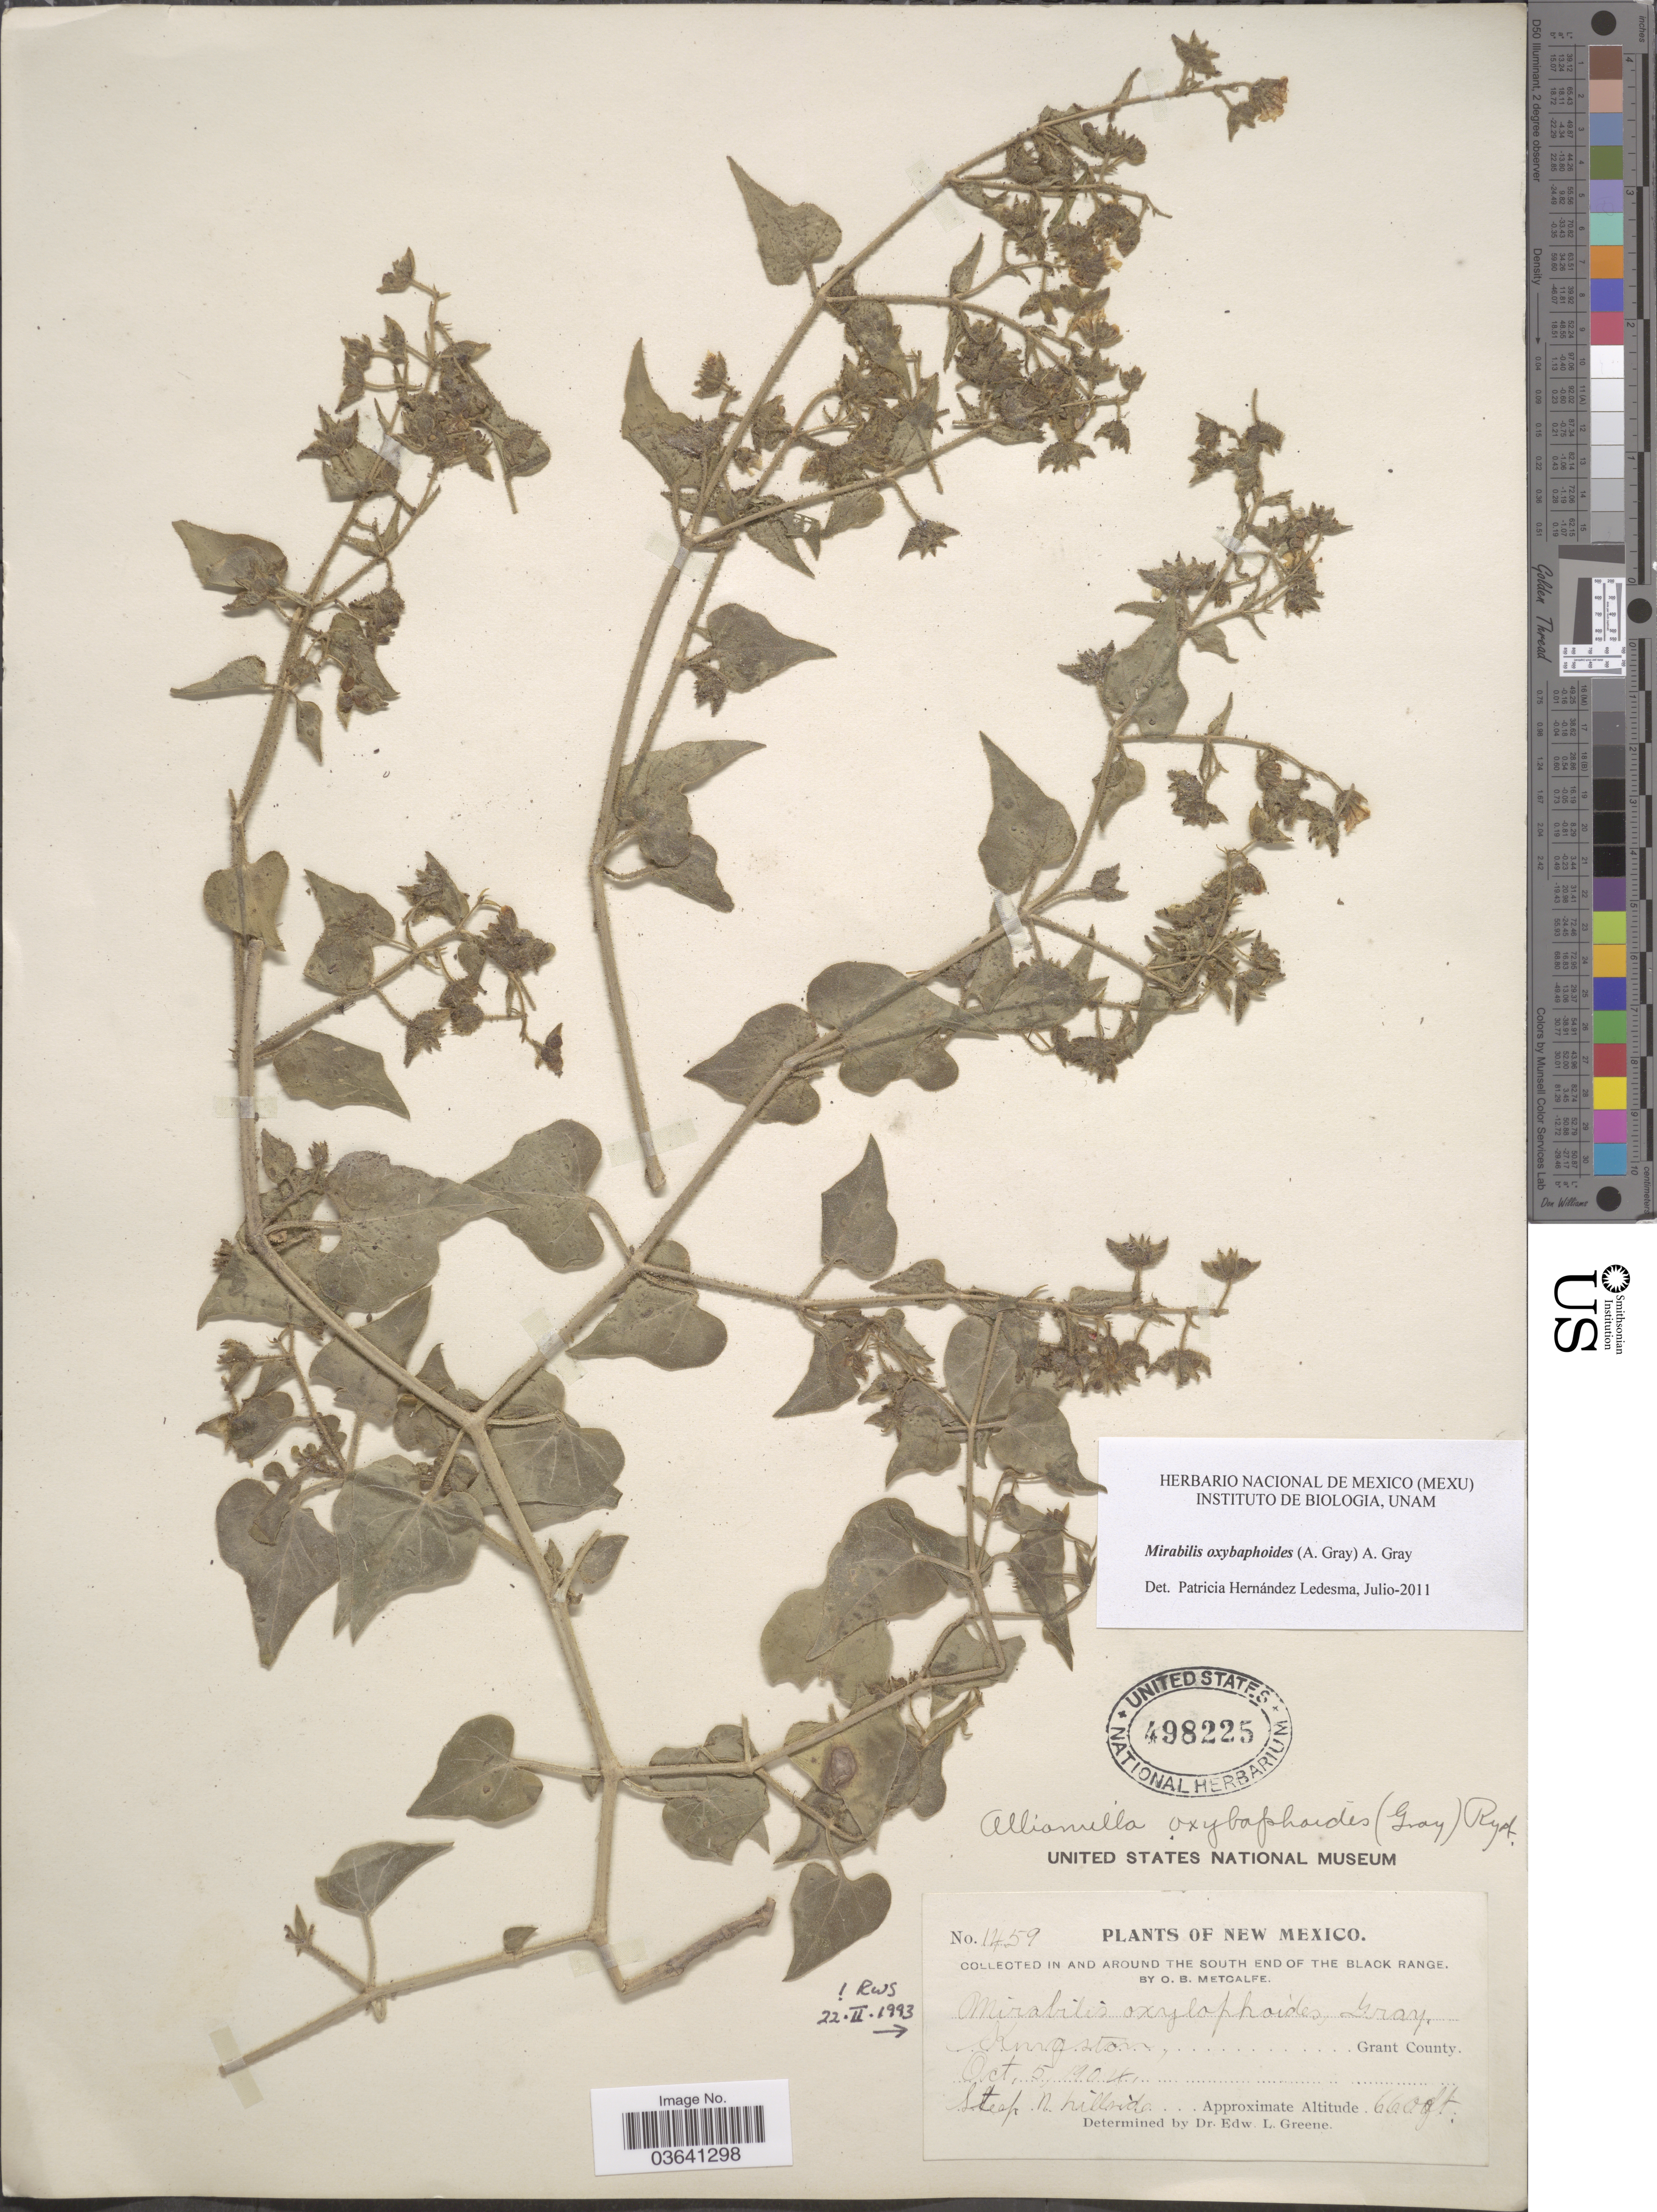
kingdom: Plantae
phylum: Tracheophyta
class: Magnoliopsida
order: Caryophyllales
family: Nyctaginaceae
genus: Mirabilis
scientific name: Mirabilis oxybaphoides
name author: (A. Gray) A. Gray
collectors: O. B. Metcalfe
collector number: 1459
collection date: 1904-10-05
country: United States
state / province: New Mexico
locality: In and around the south end of the Black Range, Kingston, Grant County. Steep n hillside.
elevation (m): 2012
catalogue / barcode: US 498225